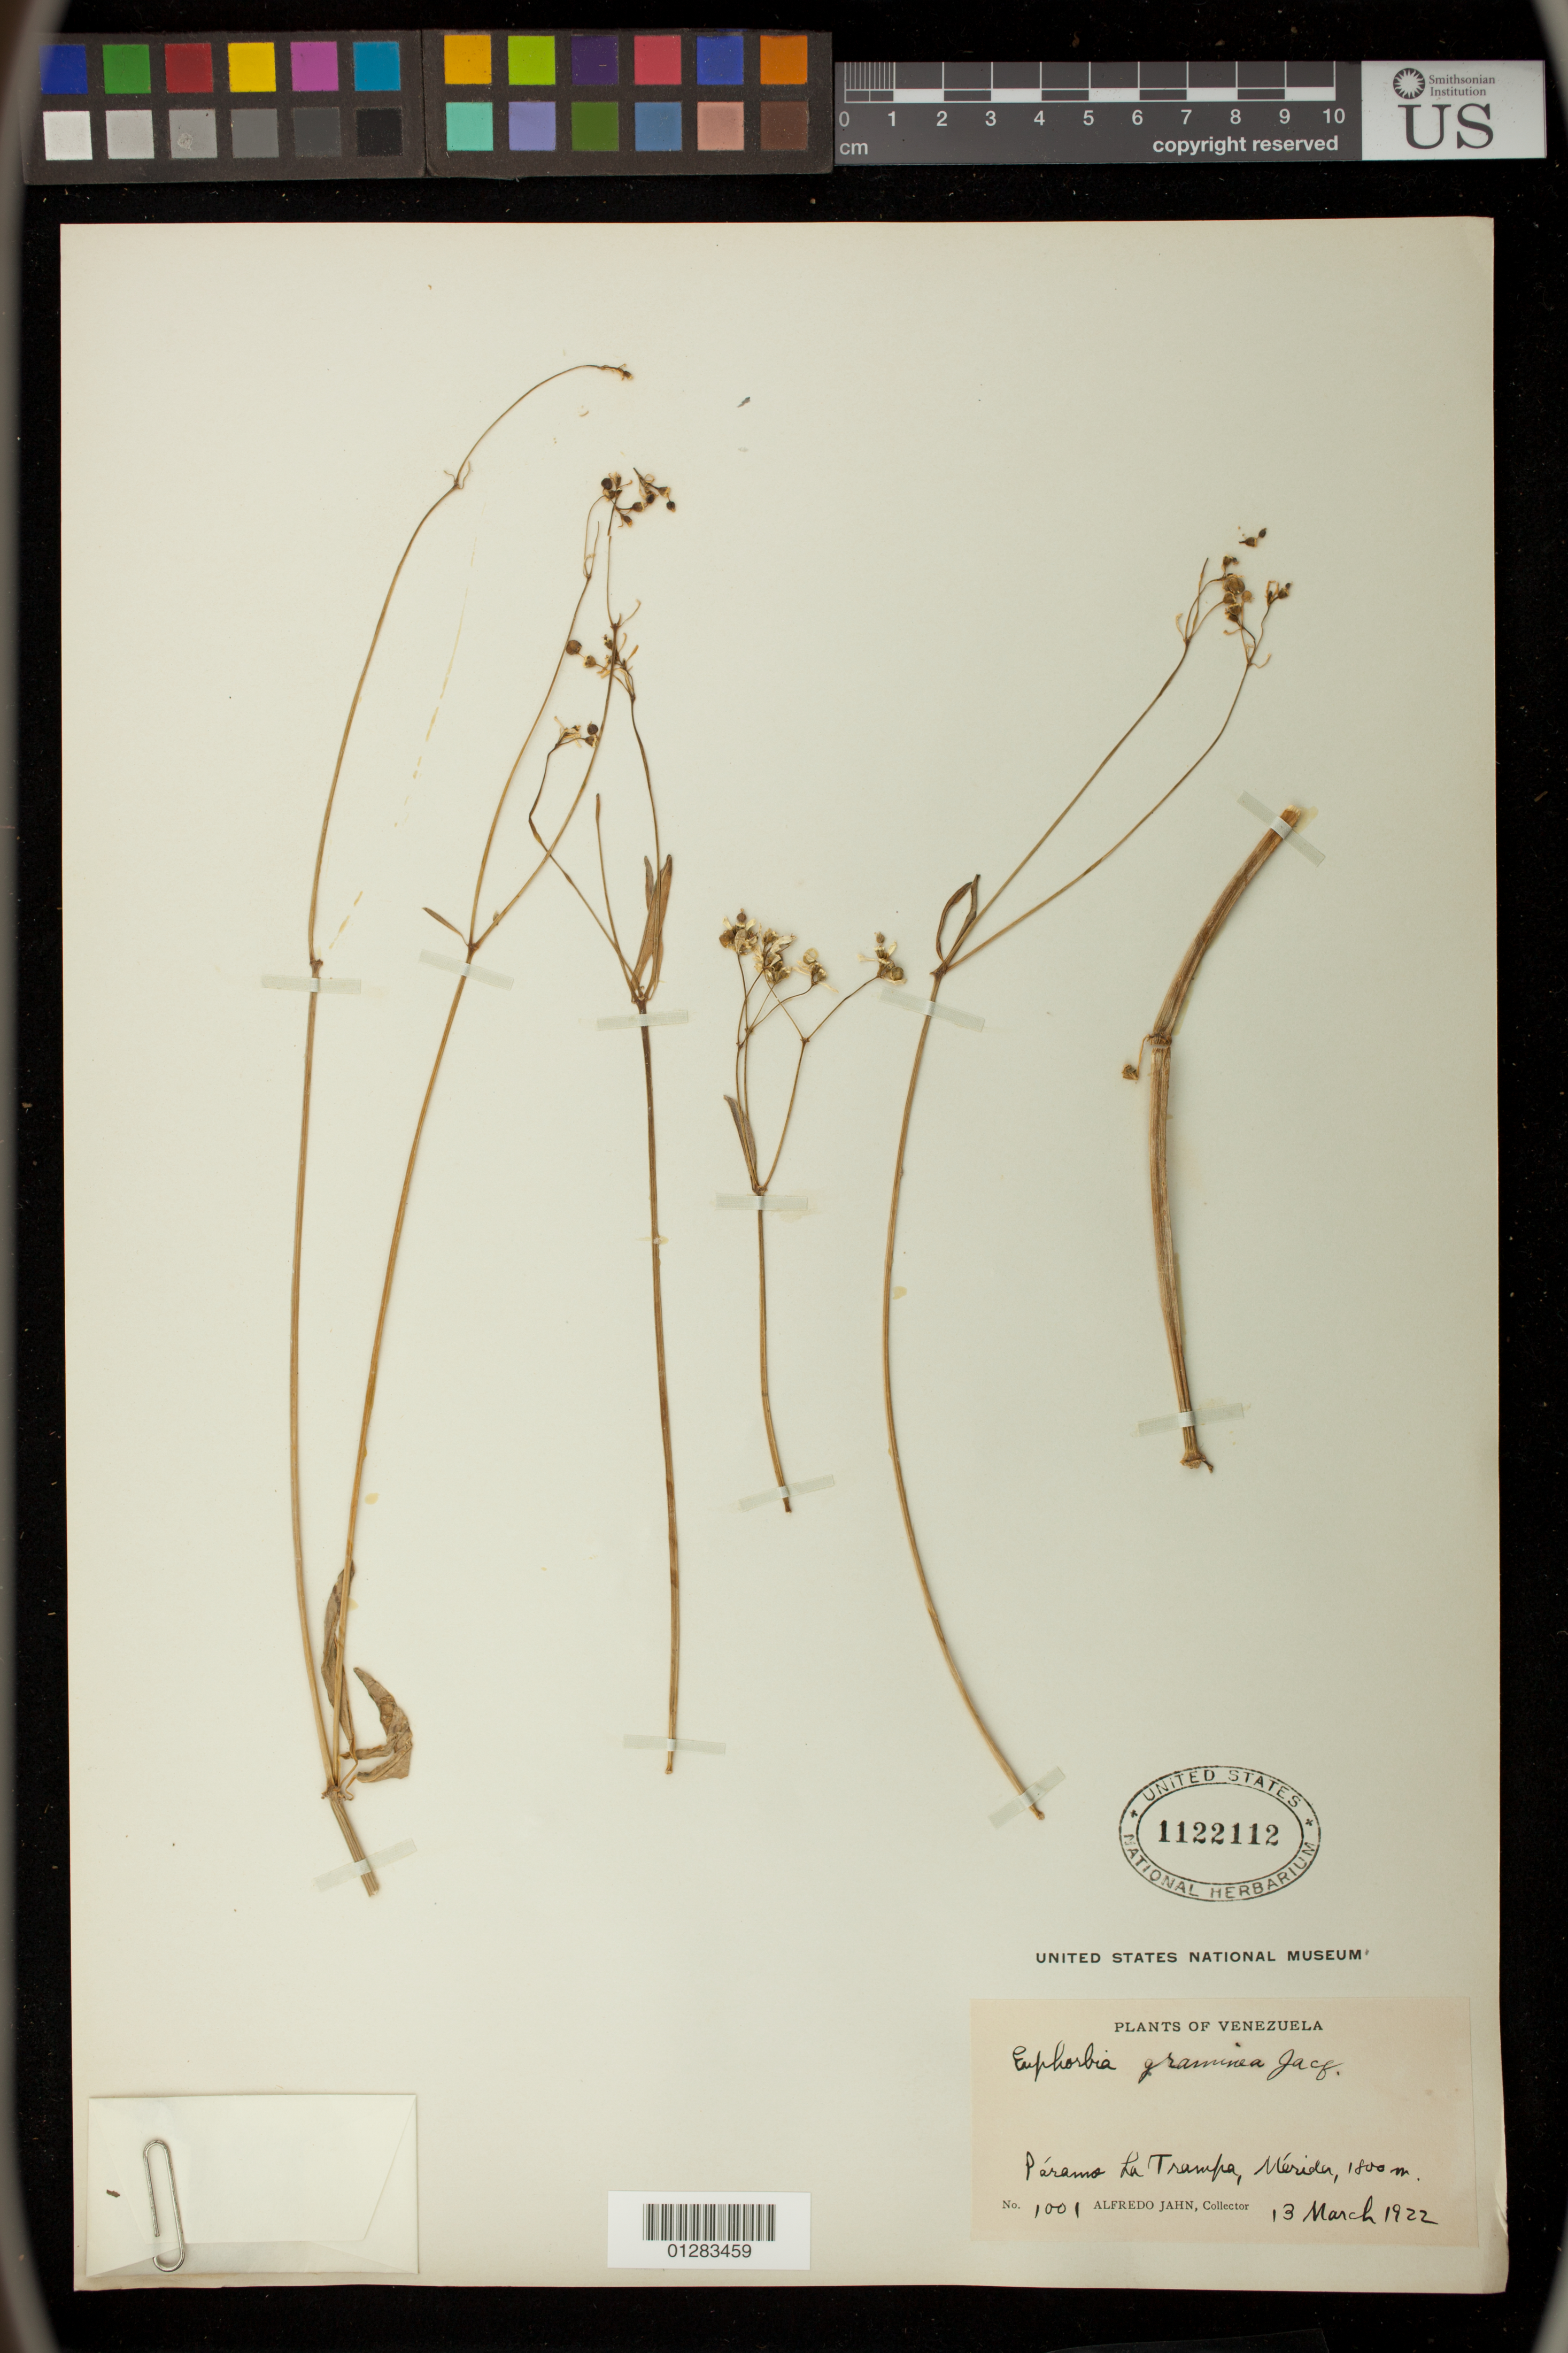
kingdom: Plantae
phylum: Tracheophyta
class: Magnoliopsida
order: Malpighiales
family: Euphorbiaceae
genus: Euphorbia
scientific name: Euphorbia graminea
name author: Jacq.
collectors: A. Jahn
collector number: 1001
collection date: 1922-03-13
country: Venezuela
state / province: Mérida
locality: Paramo La Trampa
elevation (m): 1800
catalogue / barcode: US 1122112